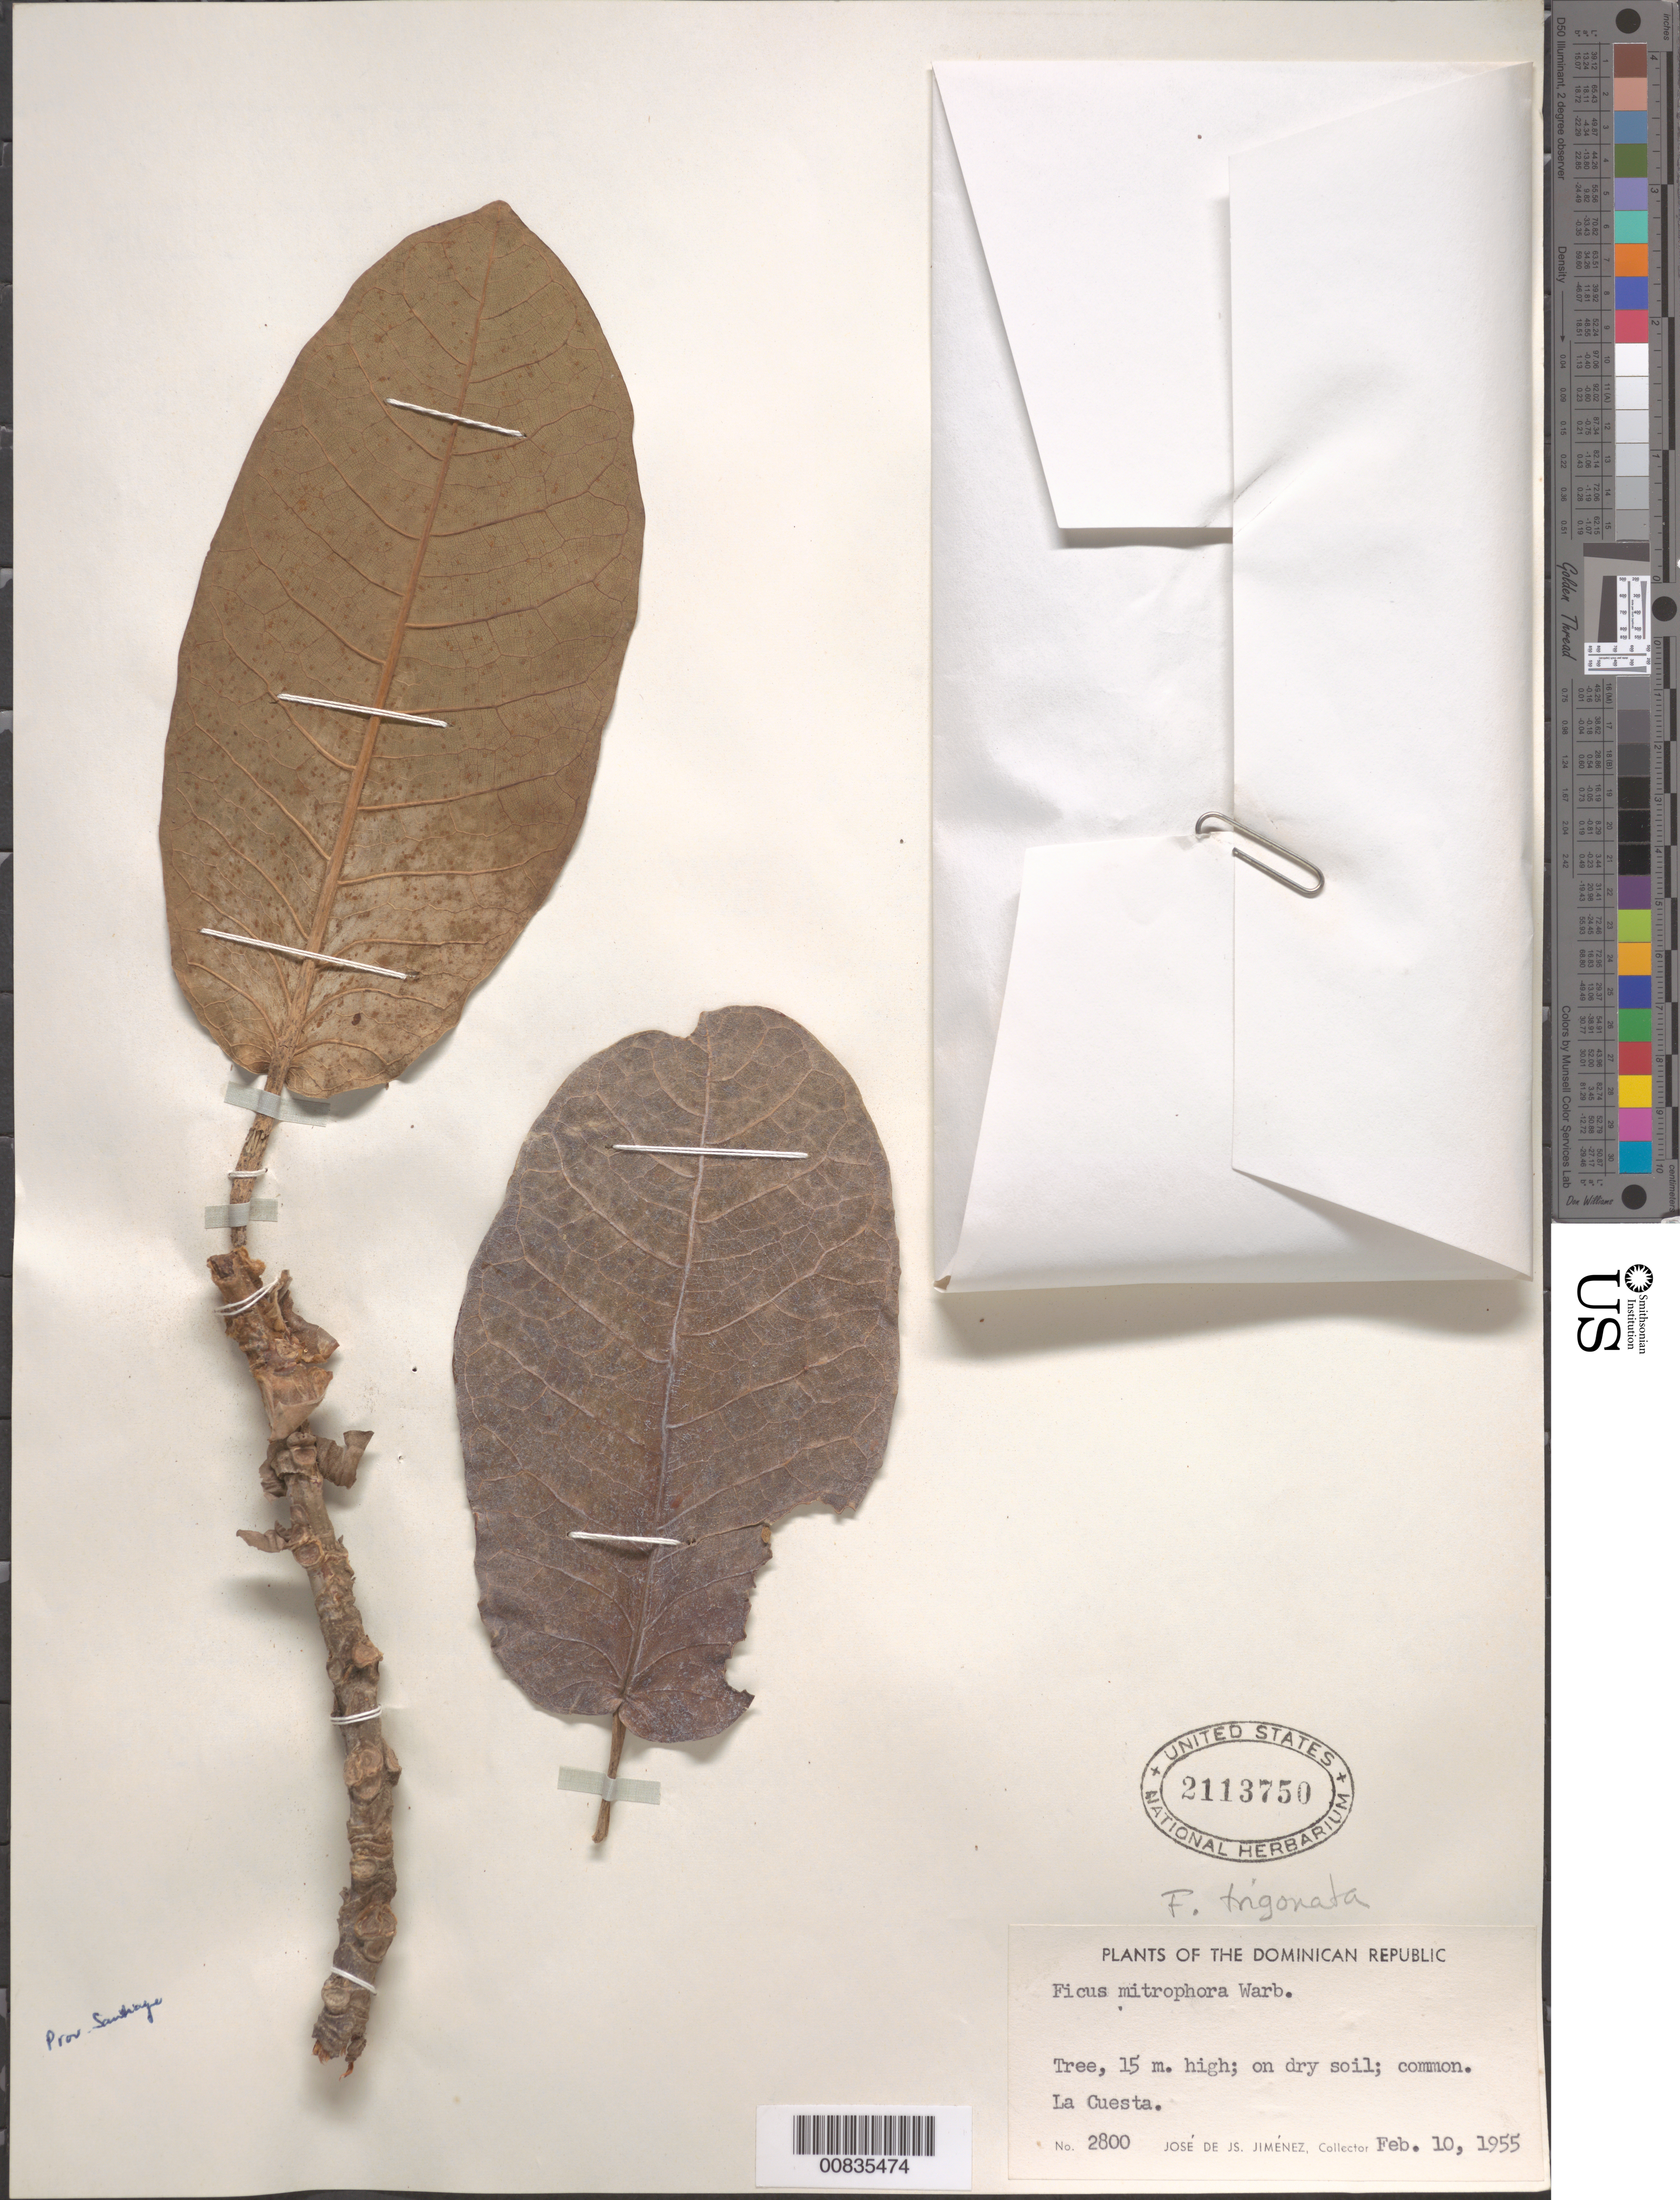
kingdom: Plantae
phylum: Tracheophyta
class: Magnoliopsida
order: Rosales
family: Moraceae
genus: Ficus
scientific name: Ficus trigonata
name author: L.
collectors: J. J. Jiménez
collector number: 2800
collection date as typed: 10 Feb 1955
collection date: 1955-02-10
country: Dominican Republic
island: Hispaniola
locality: La Cuesta.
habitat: On dry soil.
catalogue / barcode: US 2113750